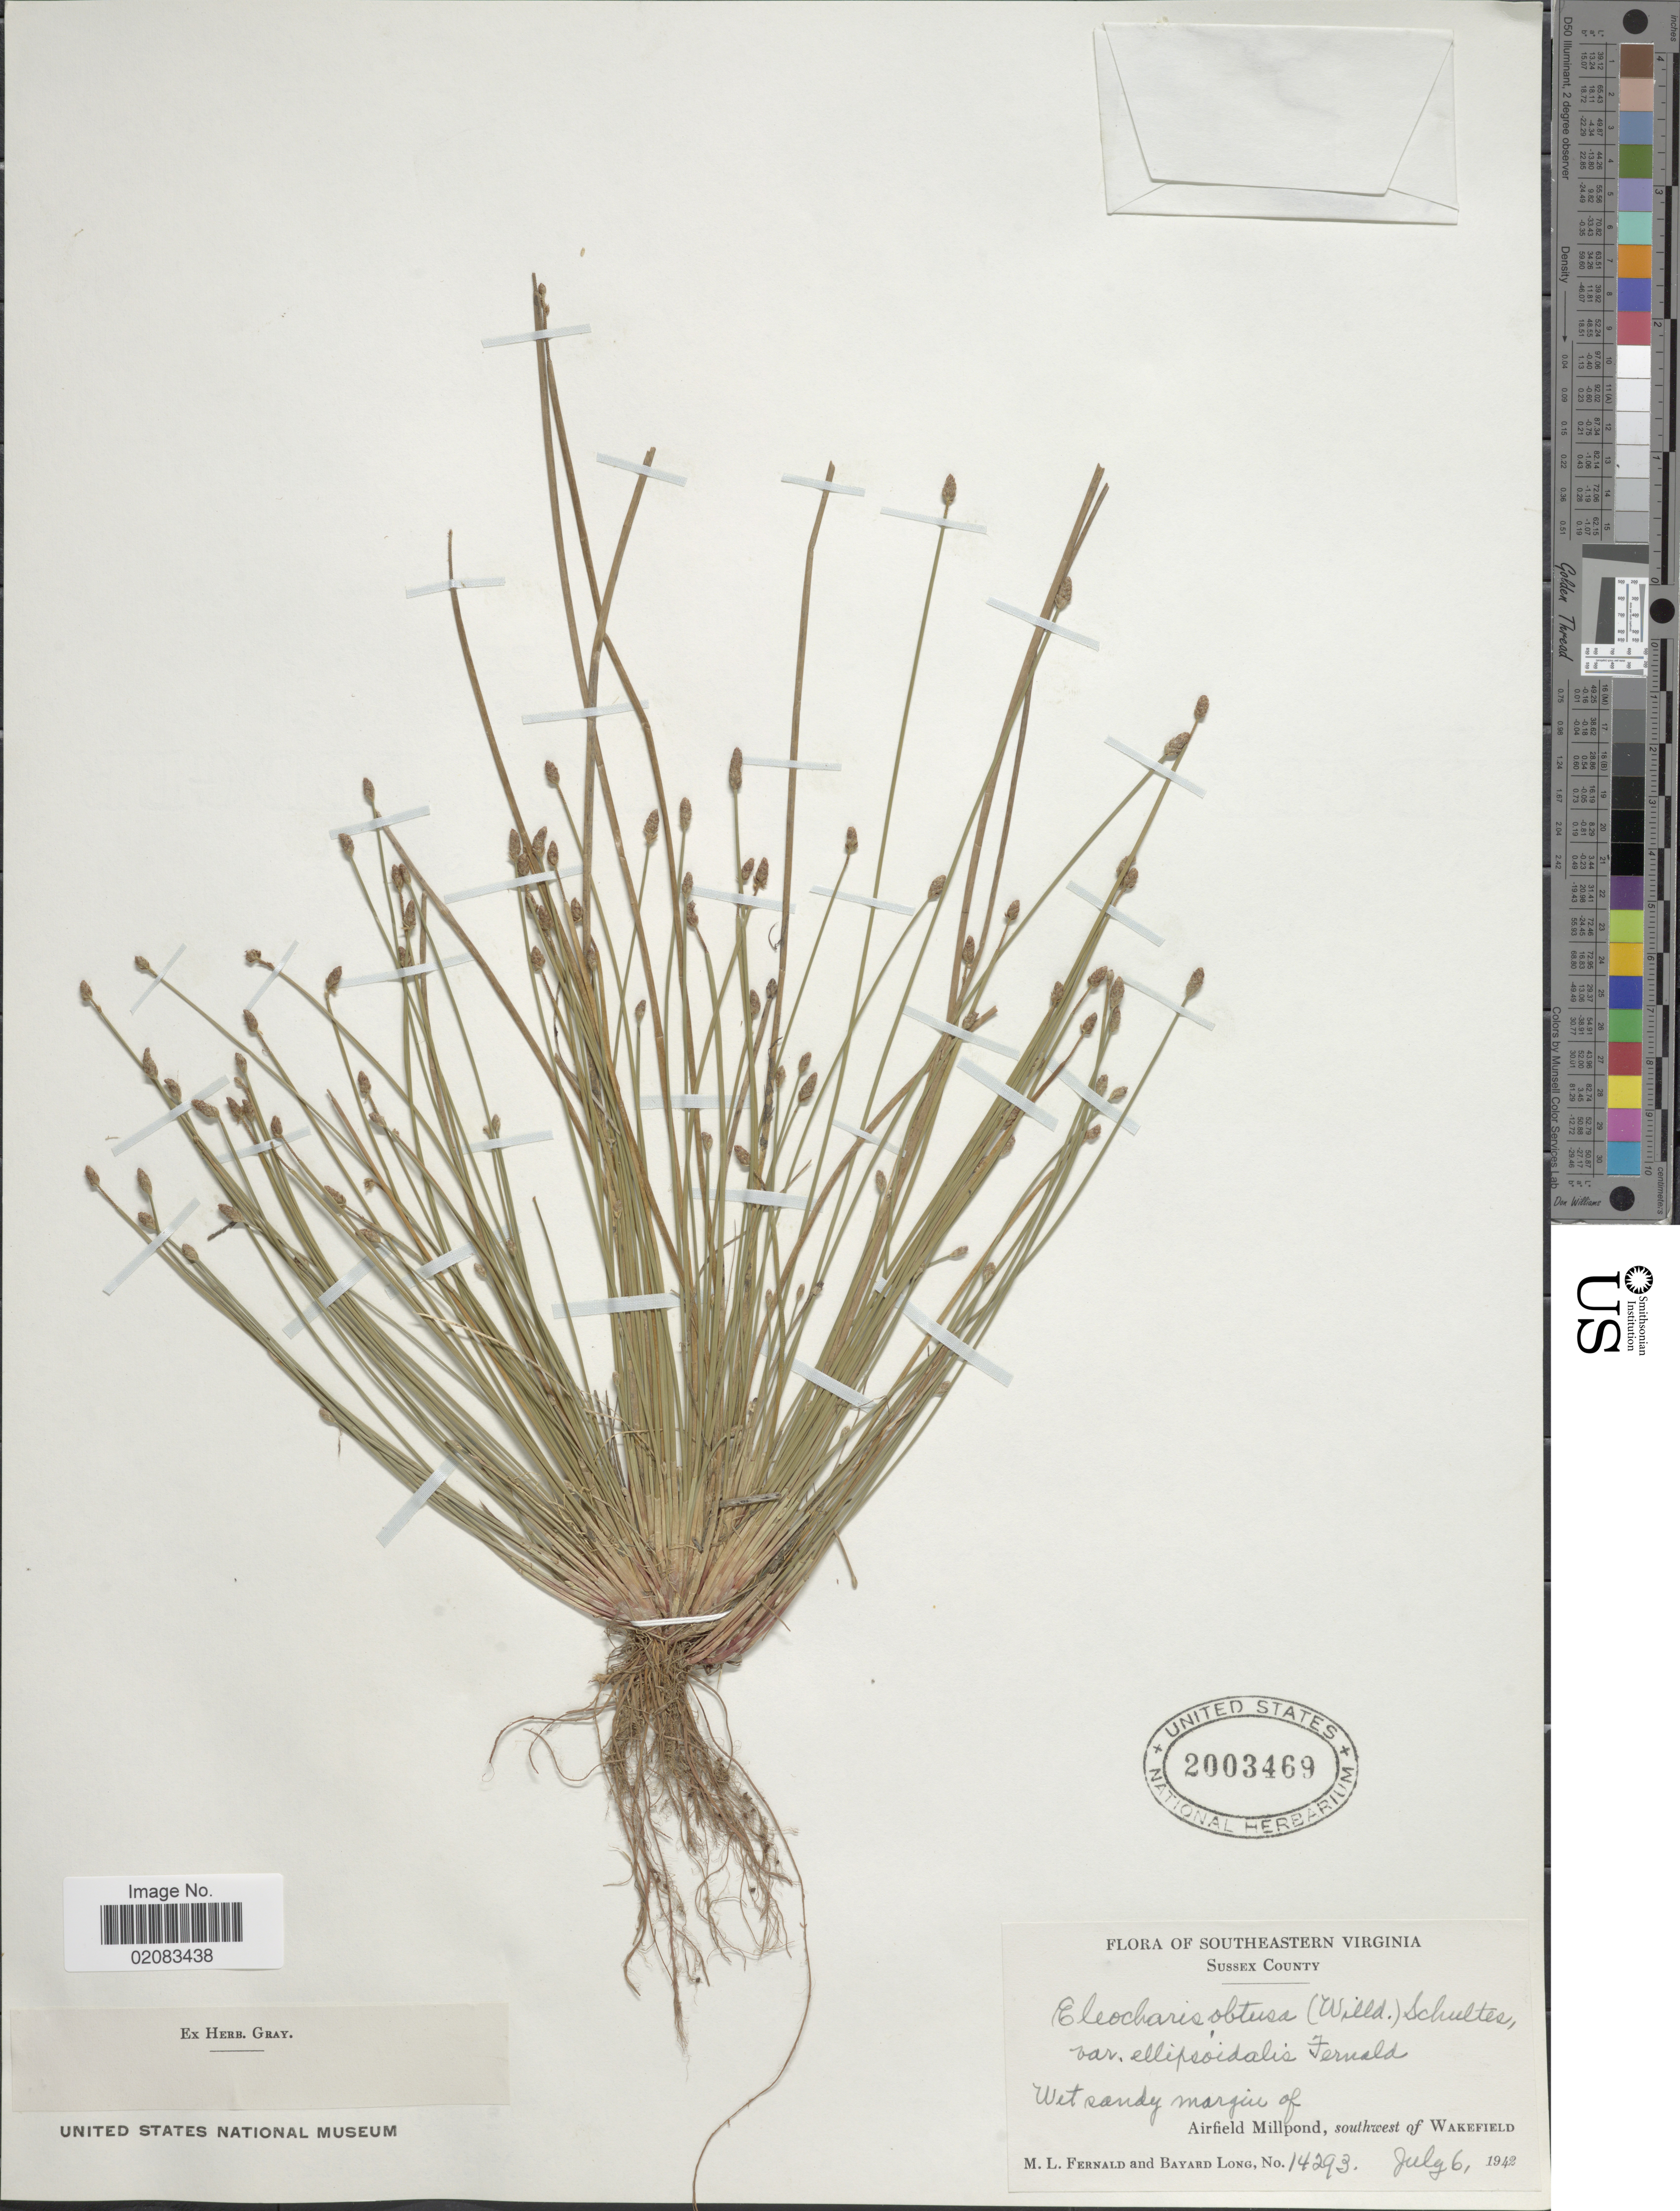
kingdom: Plantae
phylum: Tracheophyta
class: Liliopsida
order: Poales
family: Cyperaceae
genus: Eleocharis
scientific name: Eleocharis obtusa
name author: (Willd.) Schult.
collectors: M. L. Fernald & B. Long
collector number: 14293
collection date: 1942-07-06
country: United States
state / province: Virginia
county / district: Sussex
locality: Southeastern Virginia, Sussex County, Wet sandy margin of Airfield Millpond, southwest of Wakefield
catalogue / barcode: US 2003469